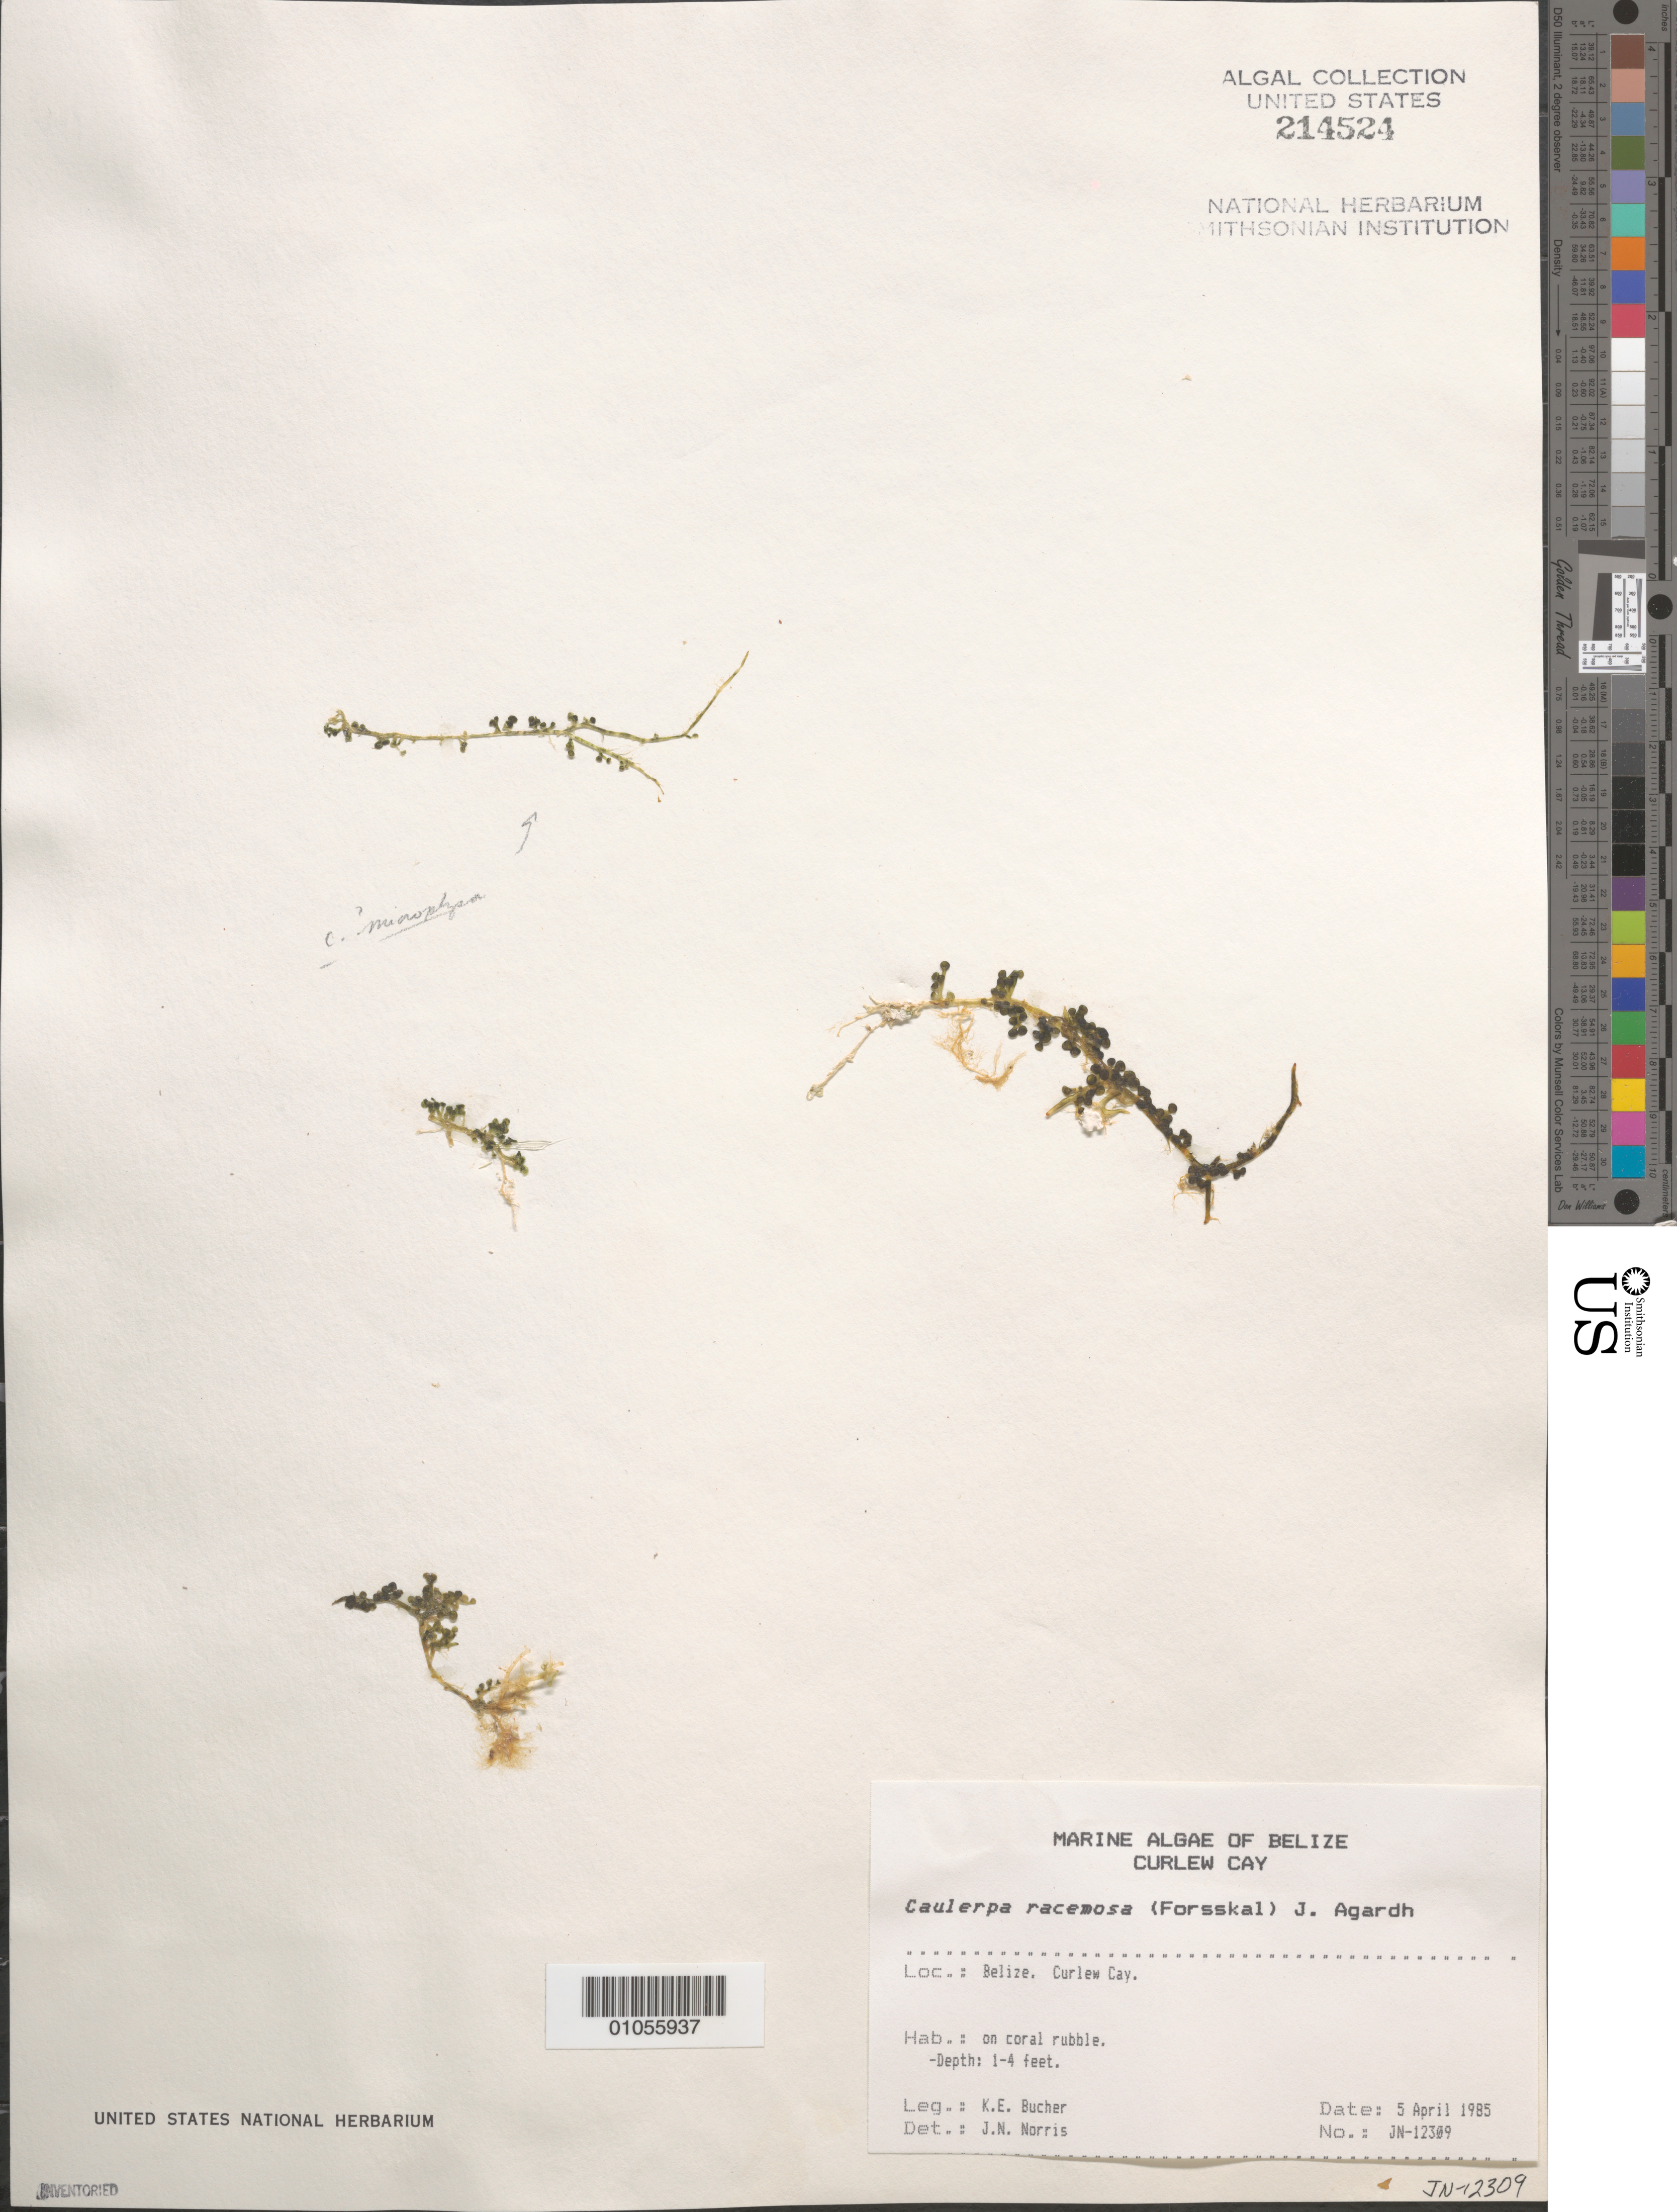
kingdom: Plantae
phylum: Chlorophyta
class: Ulvophyceae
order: Bryopsidales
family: Caulerpaceae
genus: Caulerpa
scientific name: Caulerpa racemosa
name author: (Forssk.) J. Agardh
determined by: Norris, James N.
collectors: K. E. Bucher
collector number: JN-12309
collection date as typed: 05 Apr 1985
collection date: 1985-04-05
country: Belize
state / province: Stann Creek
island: Curlew Cay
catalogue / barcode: US 214524